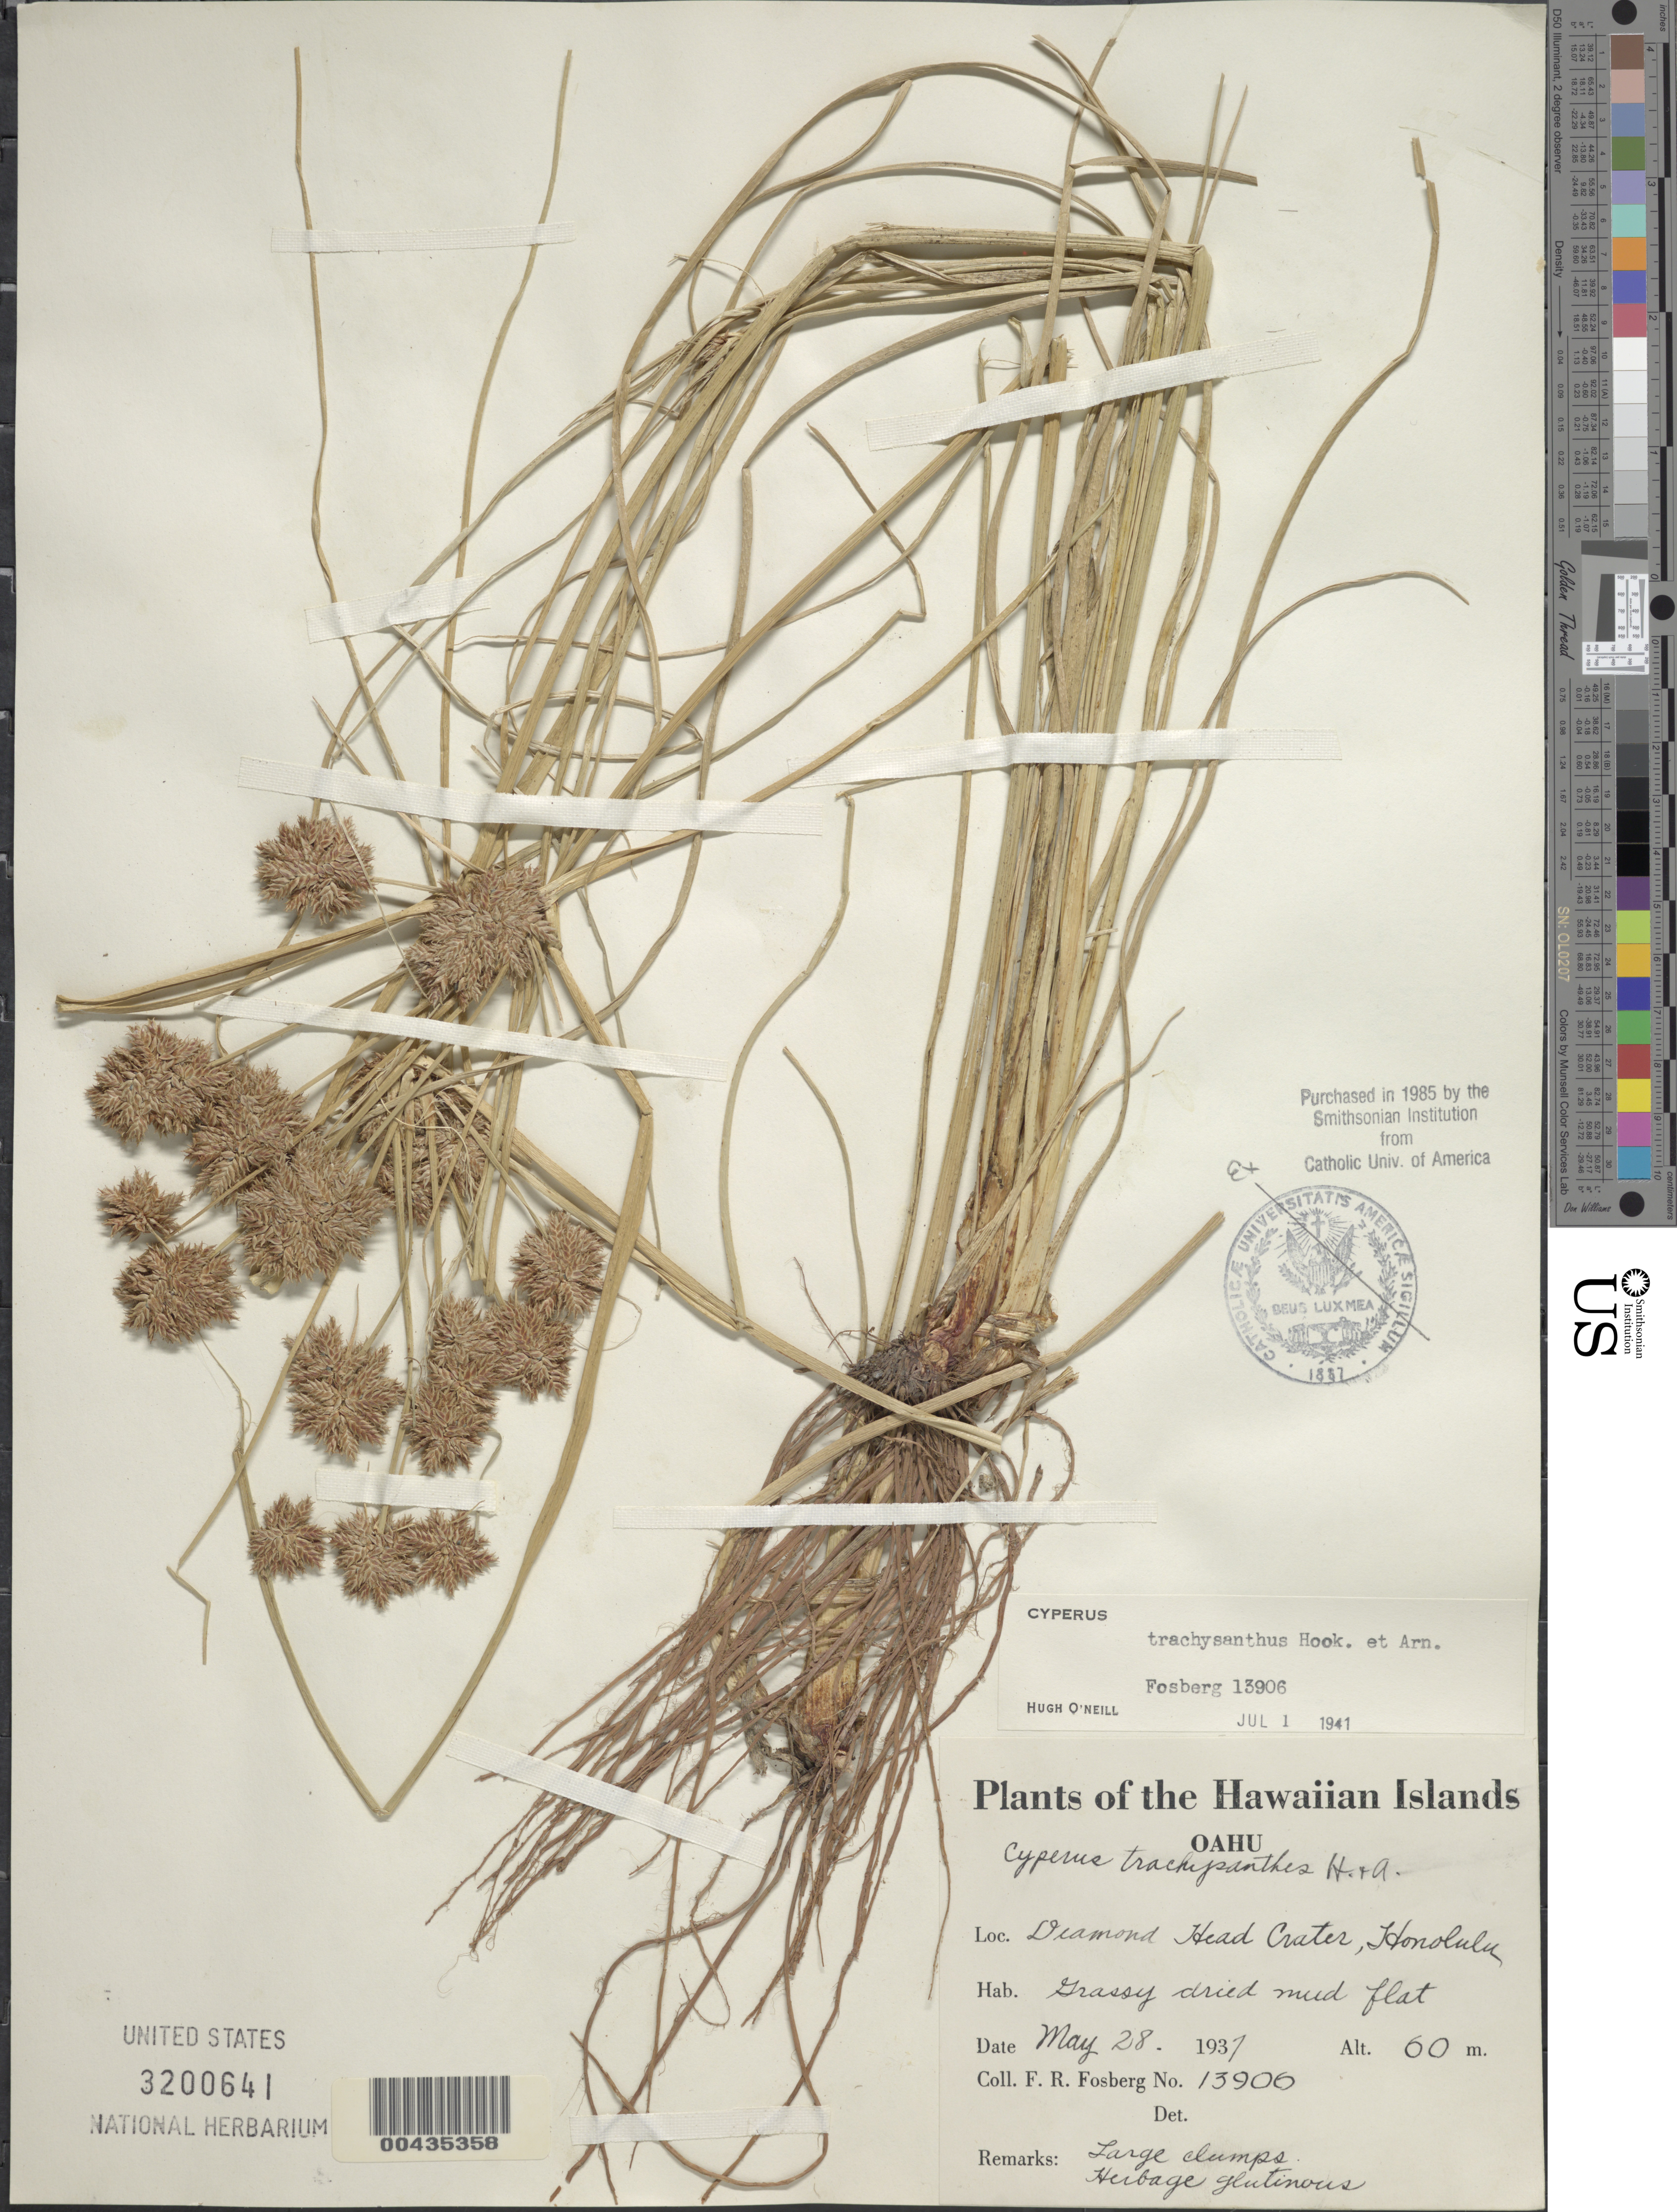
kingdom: Plantae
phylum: Tracheophyta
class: Liliopsida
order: Poales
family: Cyperaceae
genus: Cyperus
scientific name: Cyperus trachysanthos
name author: Hook. & Arn.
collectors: F. R. Fosberg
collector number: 13906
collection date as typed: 28 May 1937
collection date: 1937-05-28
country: United States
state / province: Hawaii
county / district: Honolulu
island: Oahu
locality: Diamond Head Crater, Honolulu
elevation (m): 60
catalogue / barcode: US 3200641